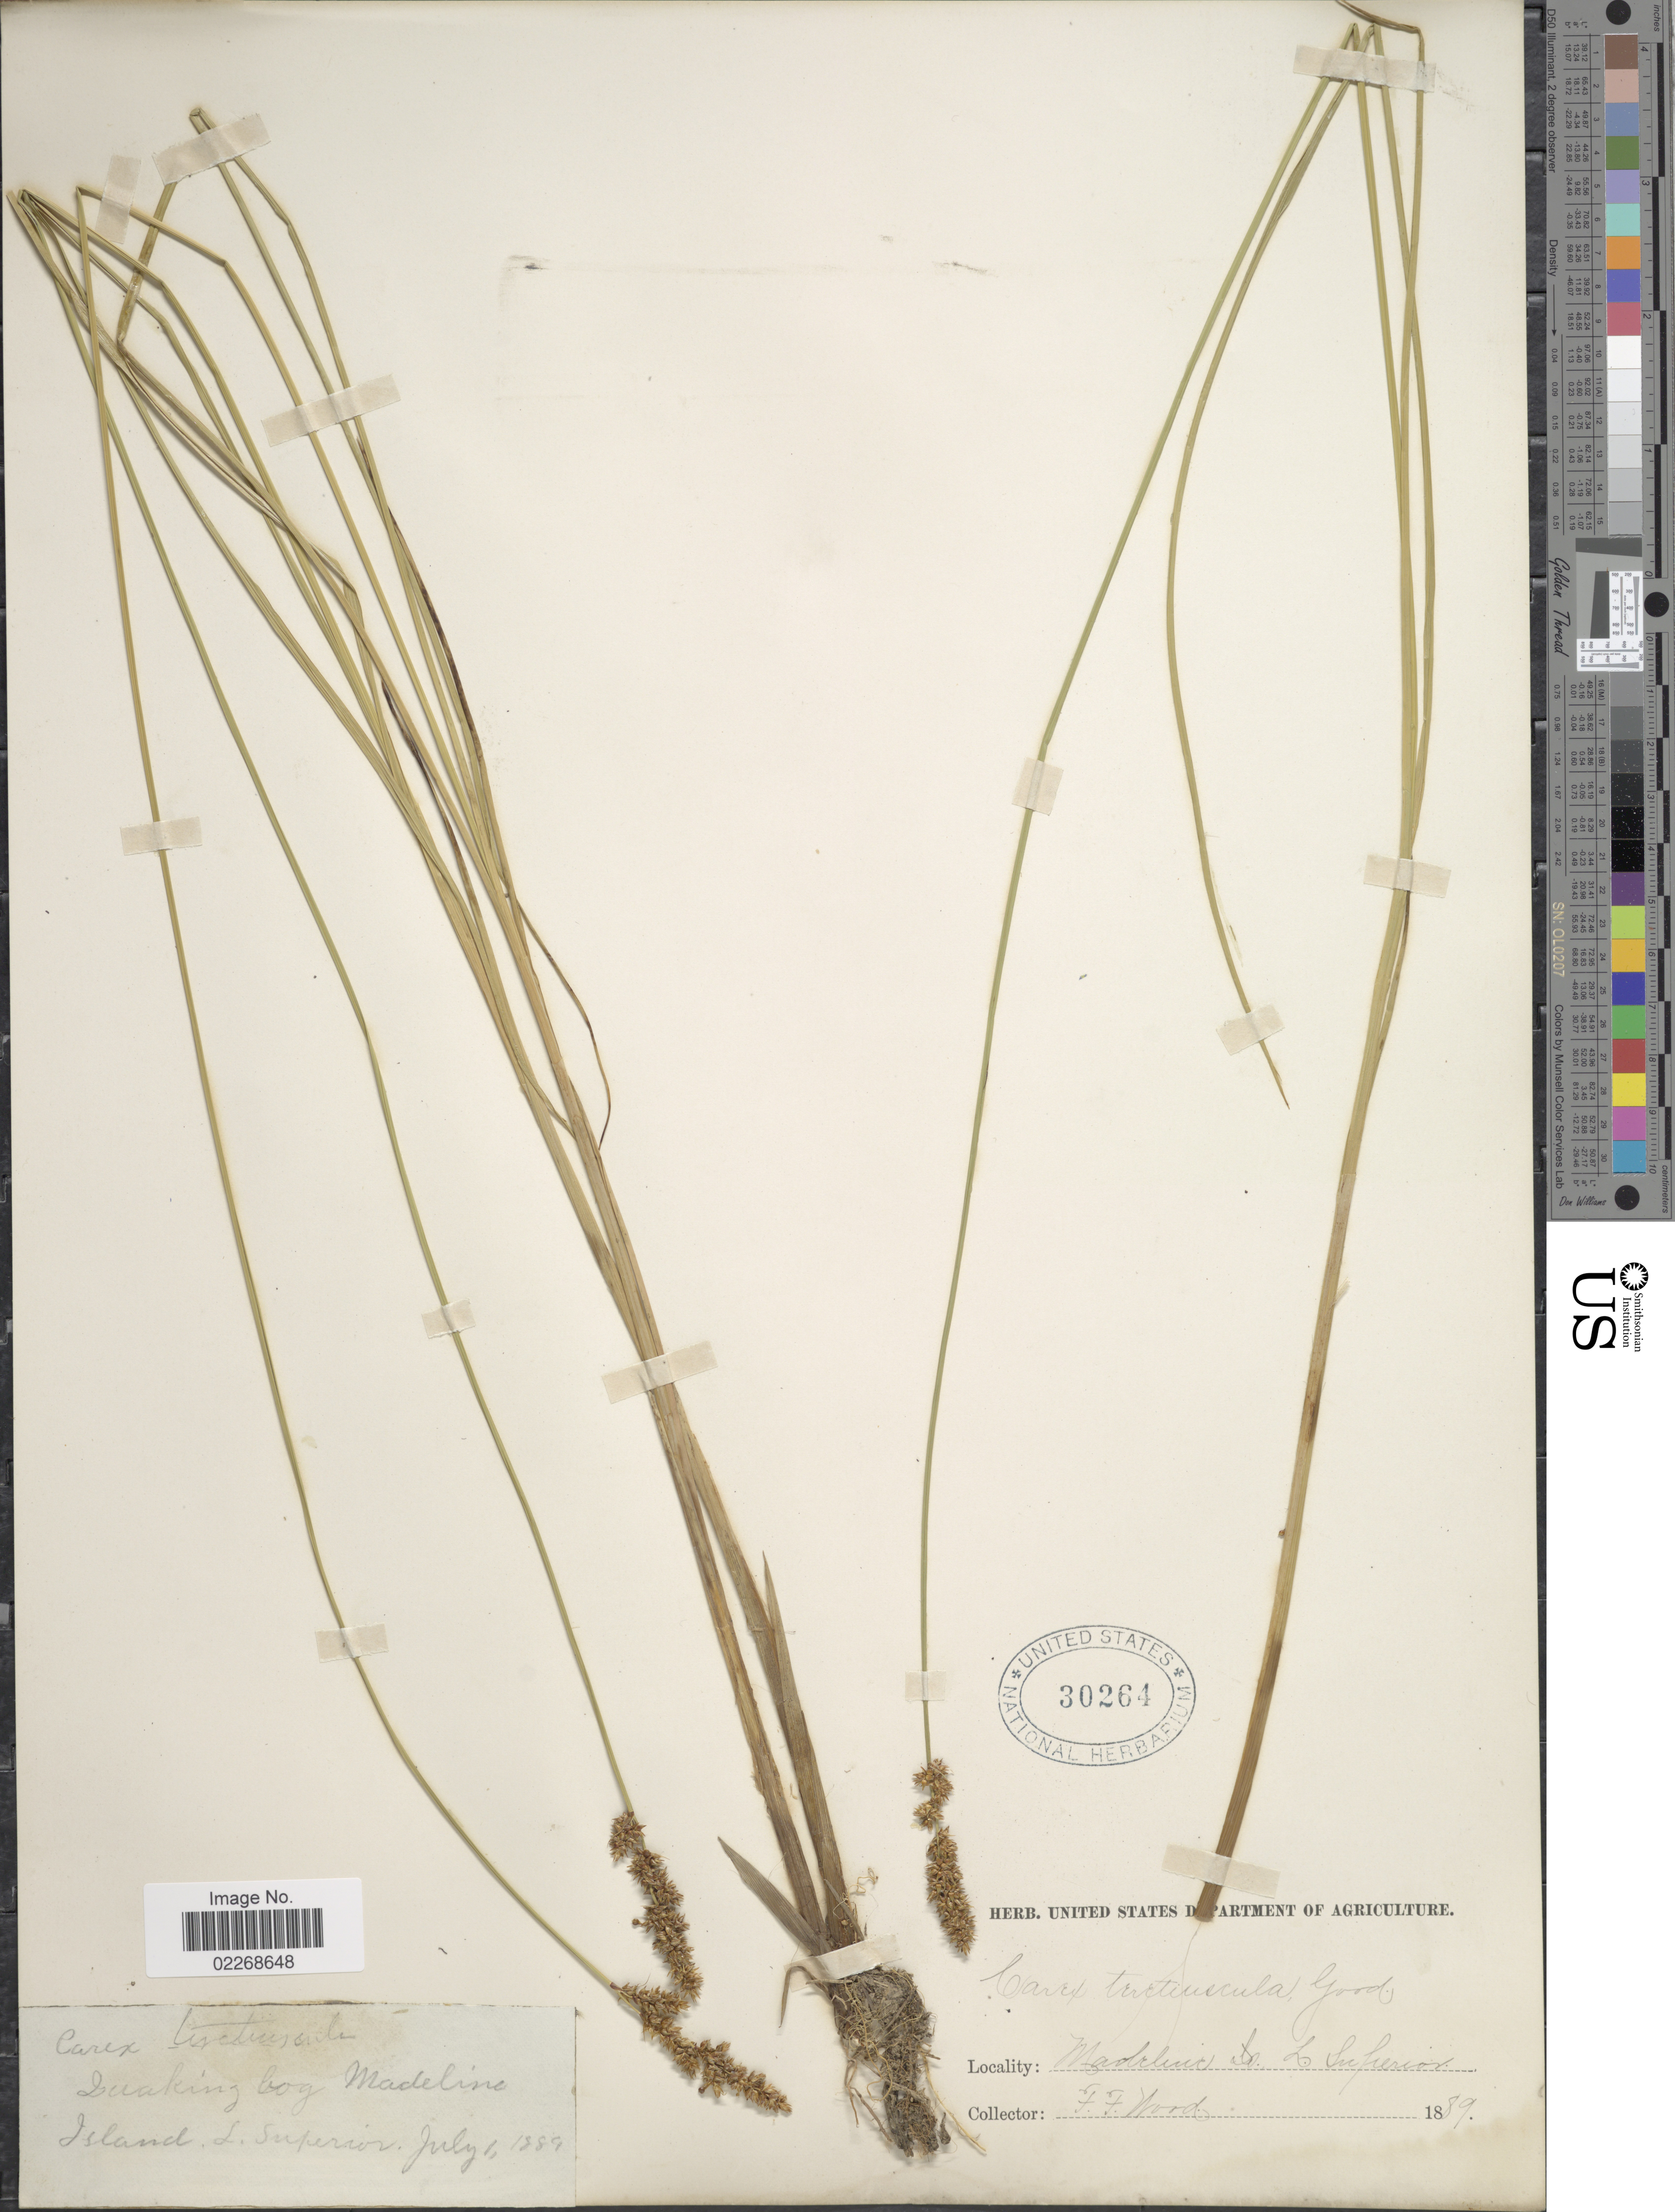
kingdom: Plantae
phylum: Tracheophyta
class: Liliopsida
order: Poales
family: Cyperaceae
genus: Carex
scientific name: Carex diandra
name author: Schrank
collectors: F. Wood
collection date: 1889-07-01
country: United States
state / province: Wisconsin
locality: Madeline Is. L. Superior. Quaking bog Madeline Island.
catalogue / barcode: US 30264